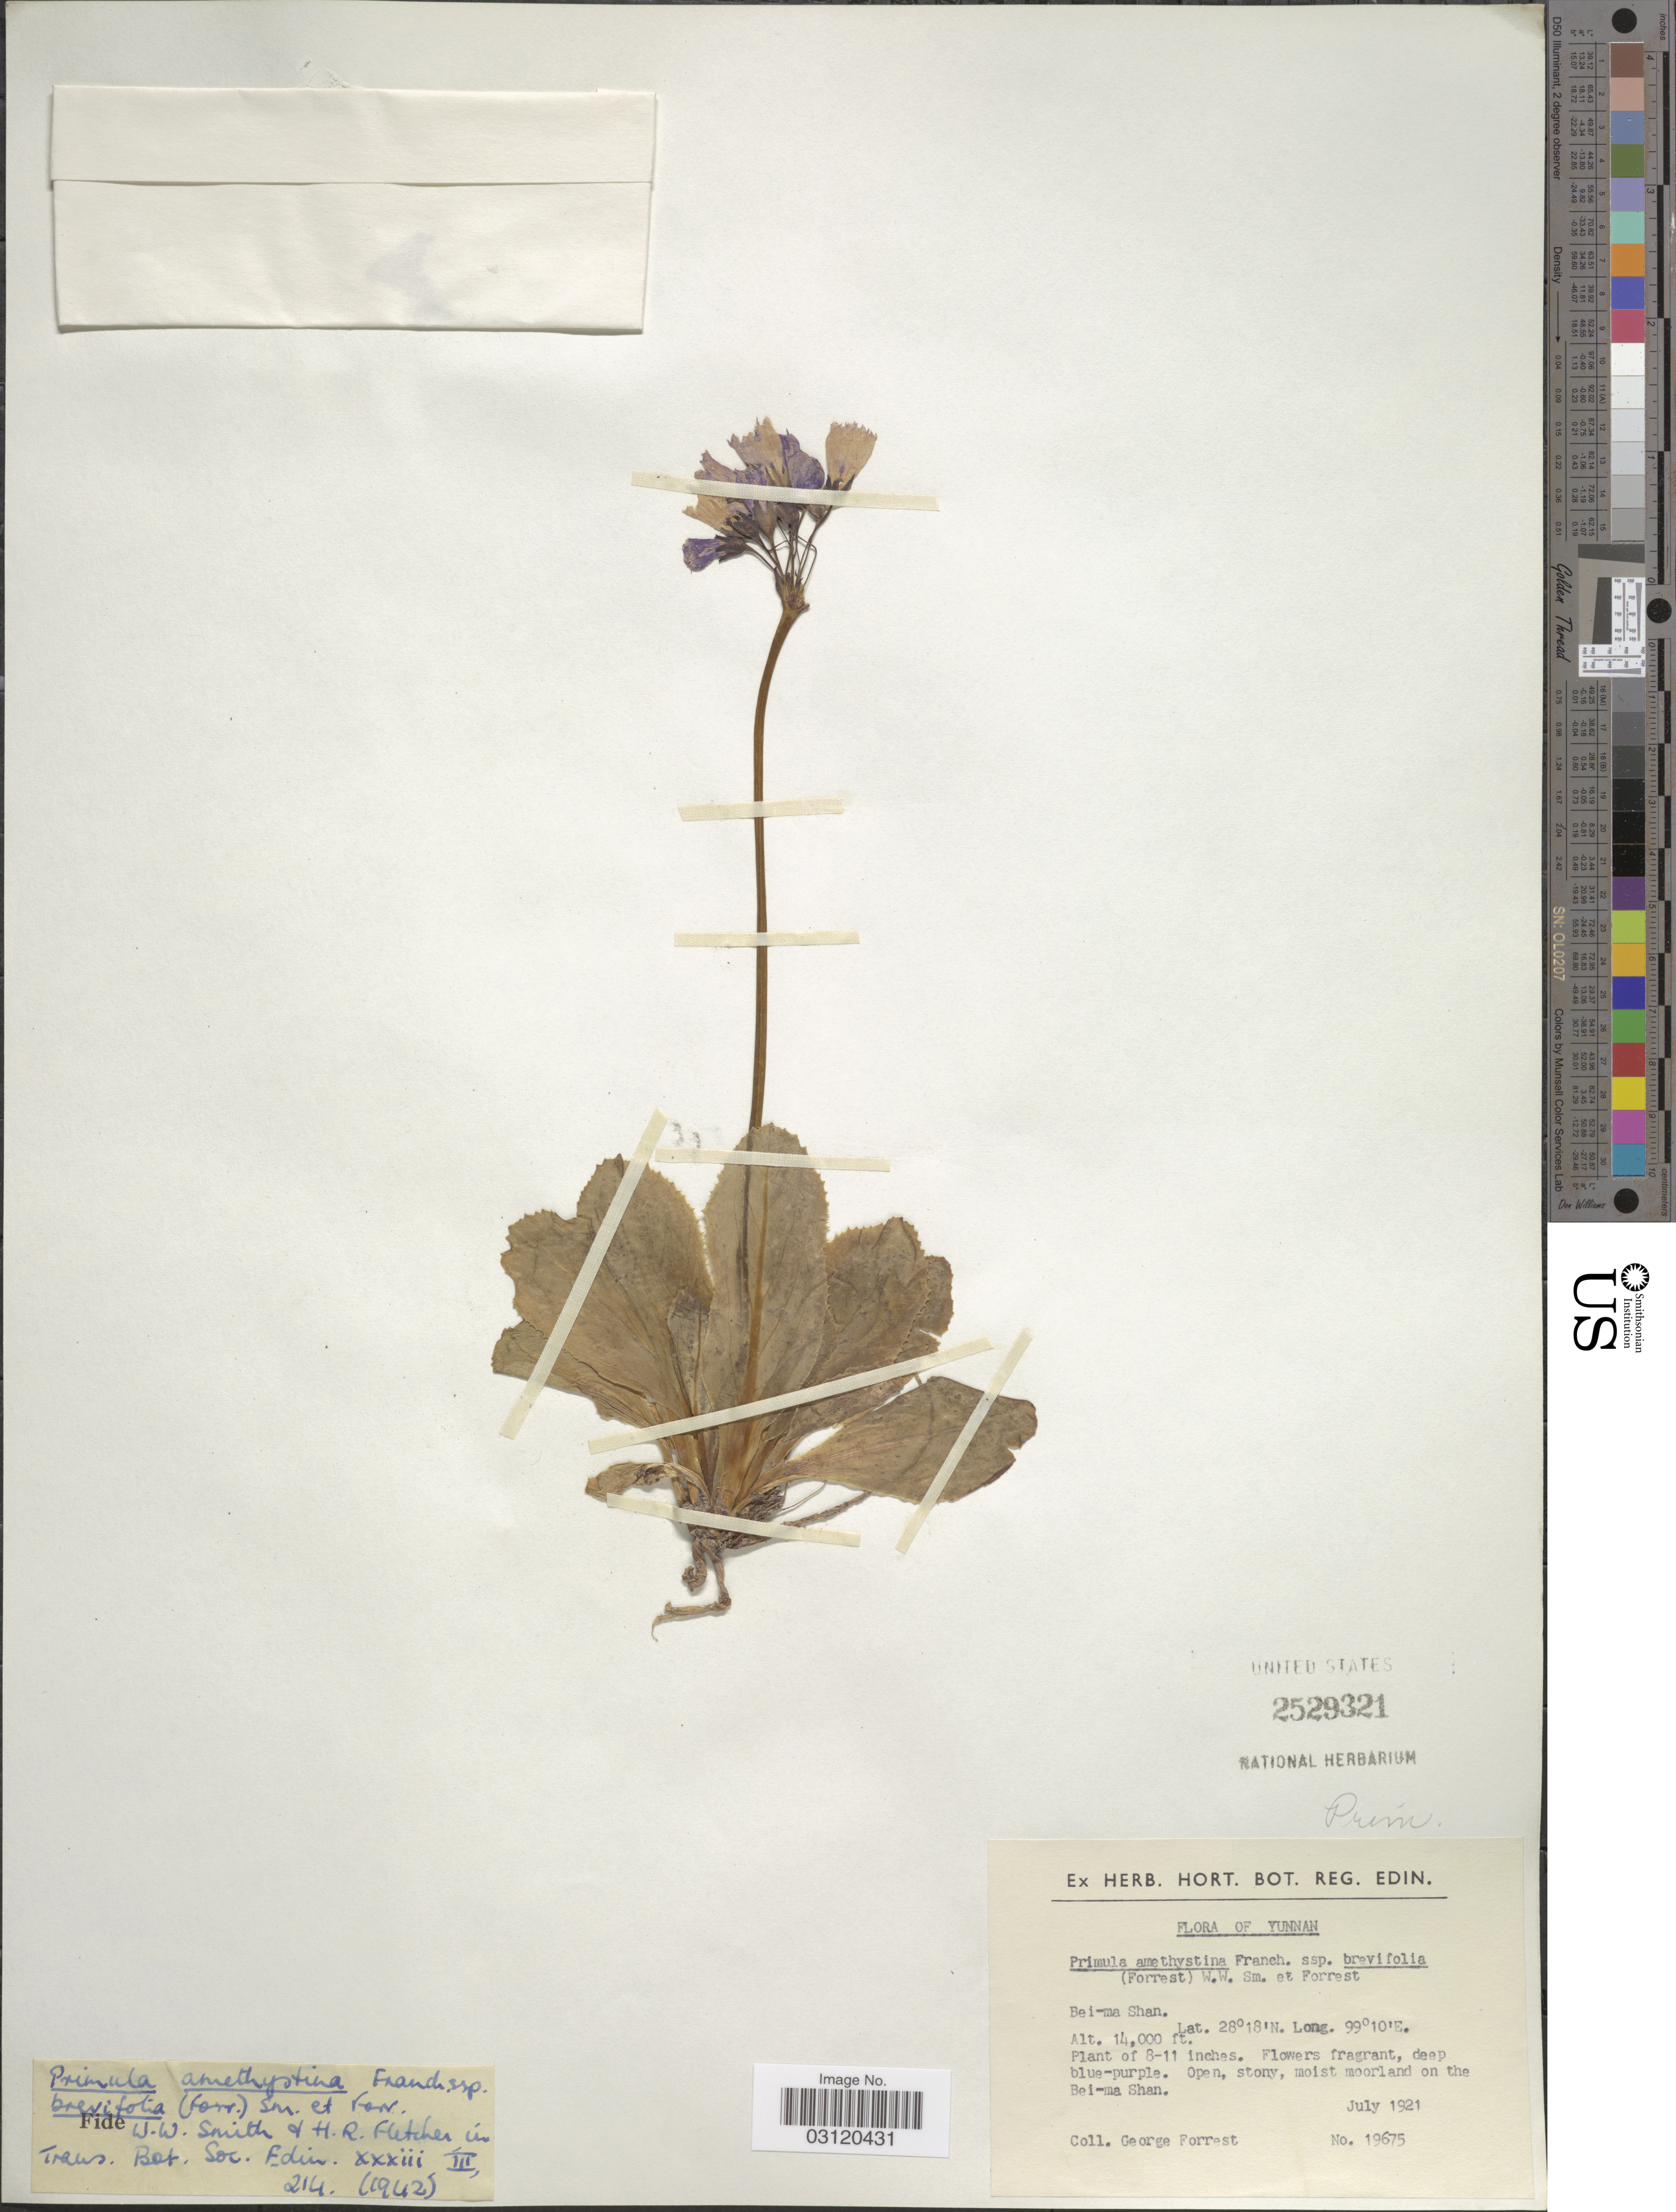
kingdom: Plantae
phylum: Tracheophyta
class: Magnoliopsida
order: Ericales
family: Primulaceae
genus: Primula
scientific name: Primula amethystina subsp. brevifolia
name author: (Forrest) W.W. Sm. & Forrest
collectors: G. Forrest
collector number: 19675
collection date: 1921-07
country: China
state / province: Yunnan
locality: Bei-ma Shan.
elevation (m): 4267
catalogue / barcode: US 2529321